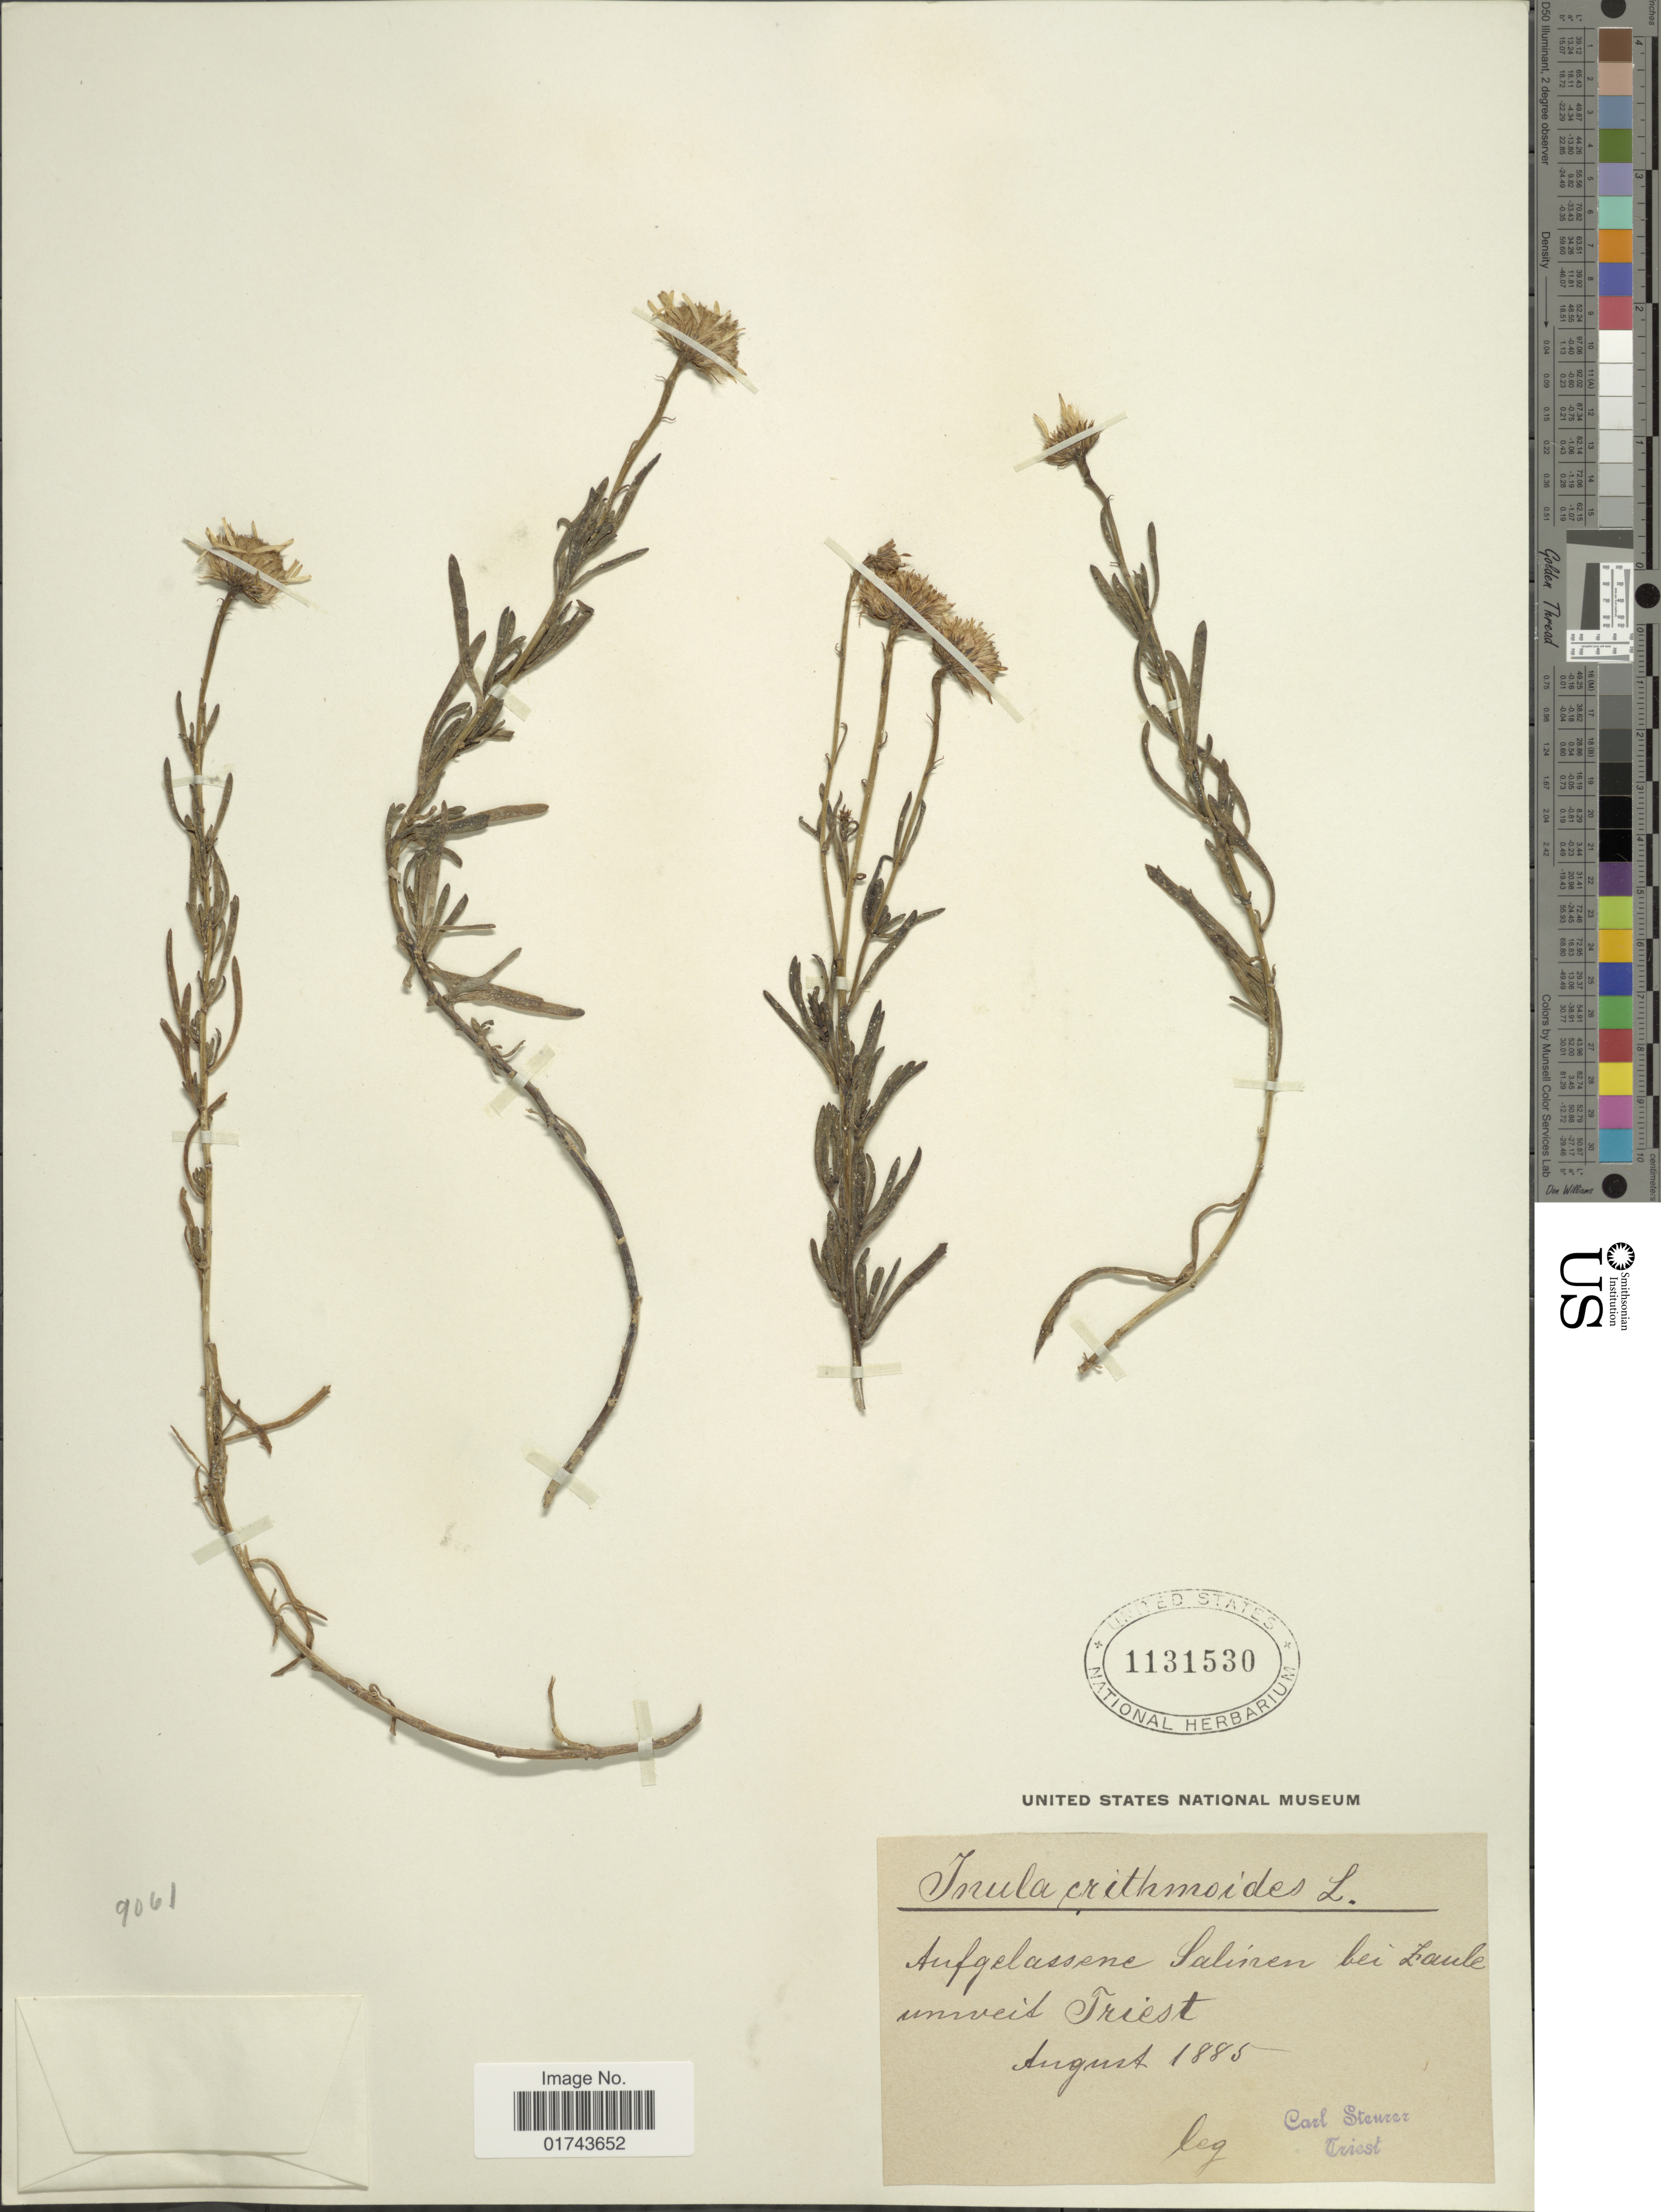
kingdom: Plantae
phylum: Tracheophyta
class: Magnoliopsida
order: Asterales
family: Asteraceae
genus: Inula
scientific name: Inula crithmoides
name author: L.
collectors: Triest, C.S.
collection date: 1885-08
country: Italy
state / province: Friuli-Venezia Giulia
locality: Inula, Crith moides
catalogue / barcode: US 1131530